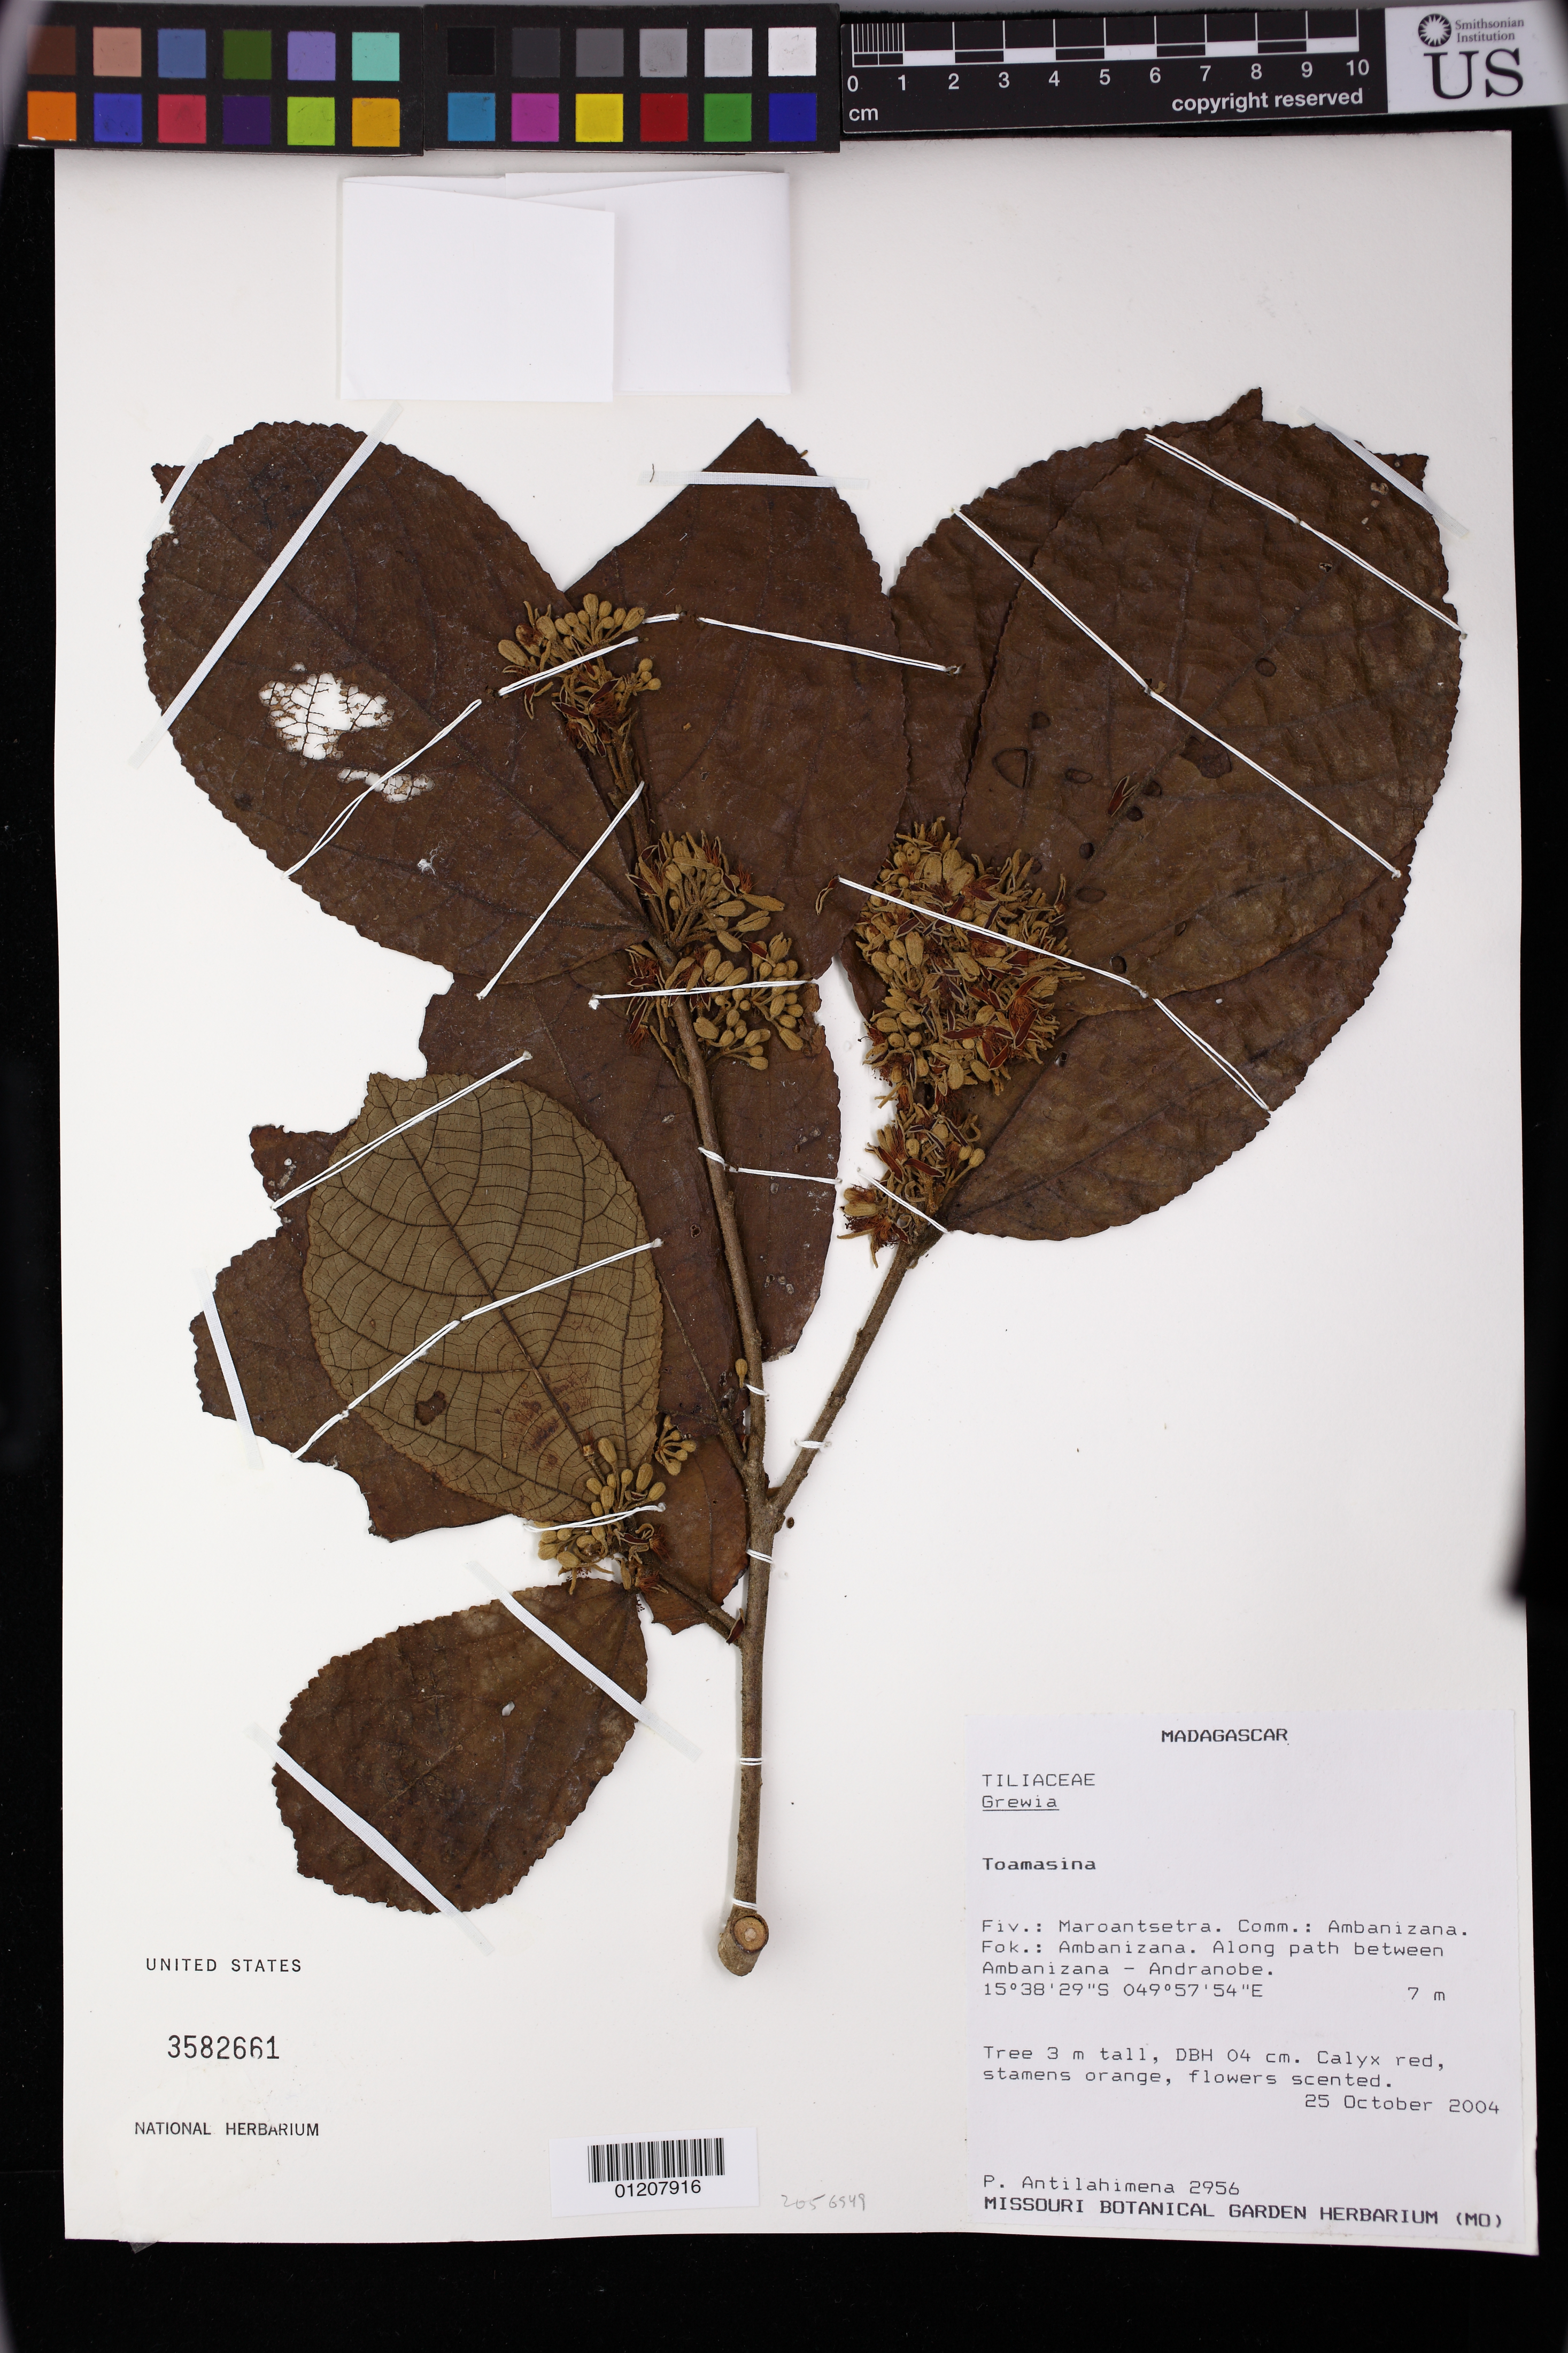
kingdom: Plantae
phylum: Tracheophyta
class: Magnoliopsida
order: Malvales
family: Malvaceae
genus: Grewia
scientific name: Grewia apetala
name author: Juss.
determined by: Jourdain-Fievet, L.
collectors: P. Antilahimena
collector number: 2956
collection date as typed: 25 Oct 2004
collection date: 2004-10-25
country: Madagascar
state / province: Analanjirofo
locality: Toamasina. Fiv.: Maroantsetra. Comm.: Ambanizana. Fok.: Ambanizana. Along path between Ambanizana - Andranobe.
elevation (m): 7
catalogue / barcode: US 3582661